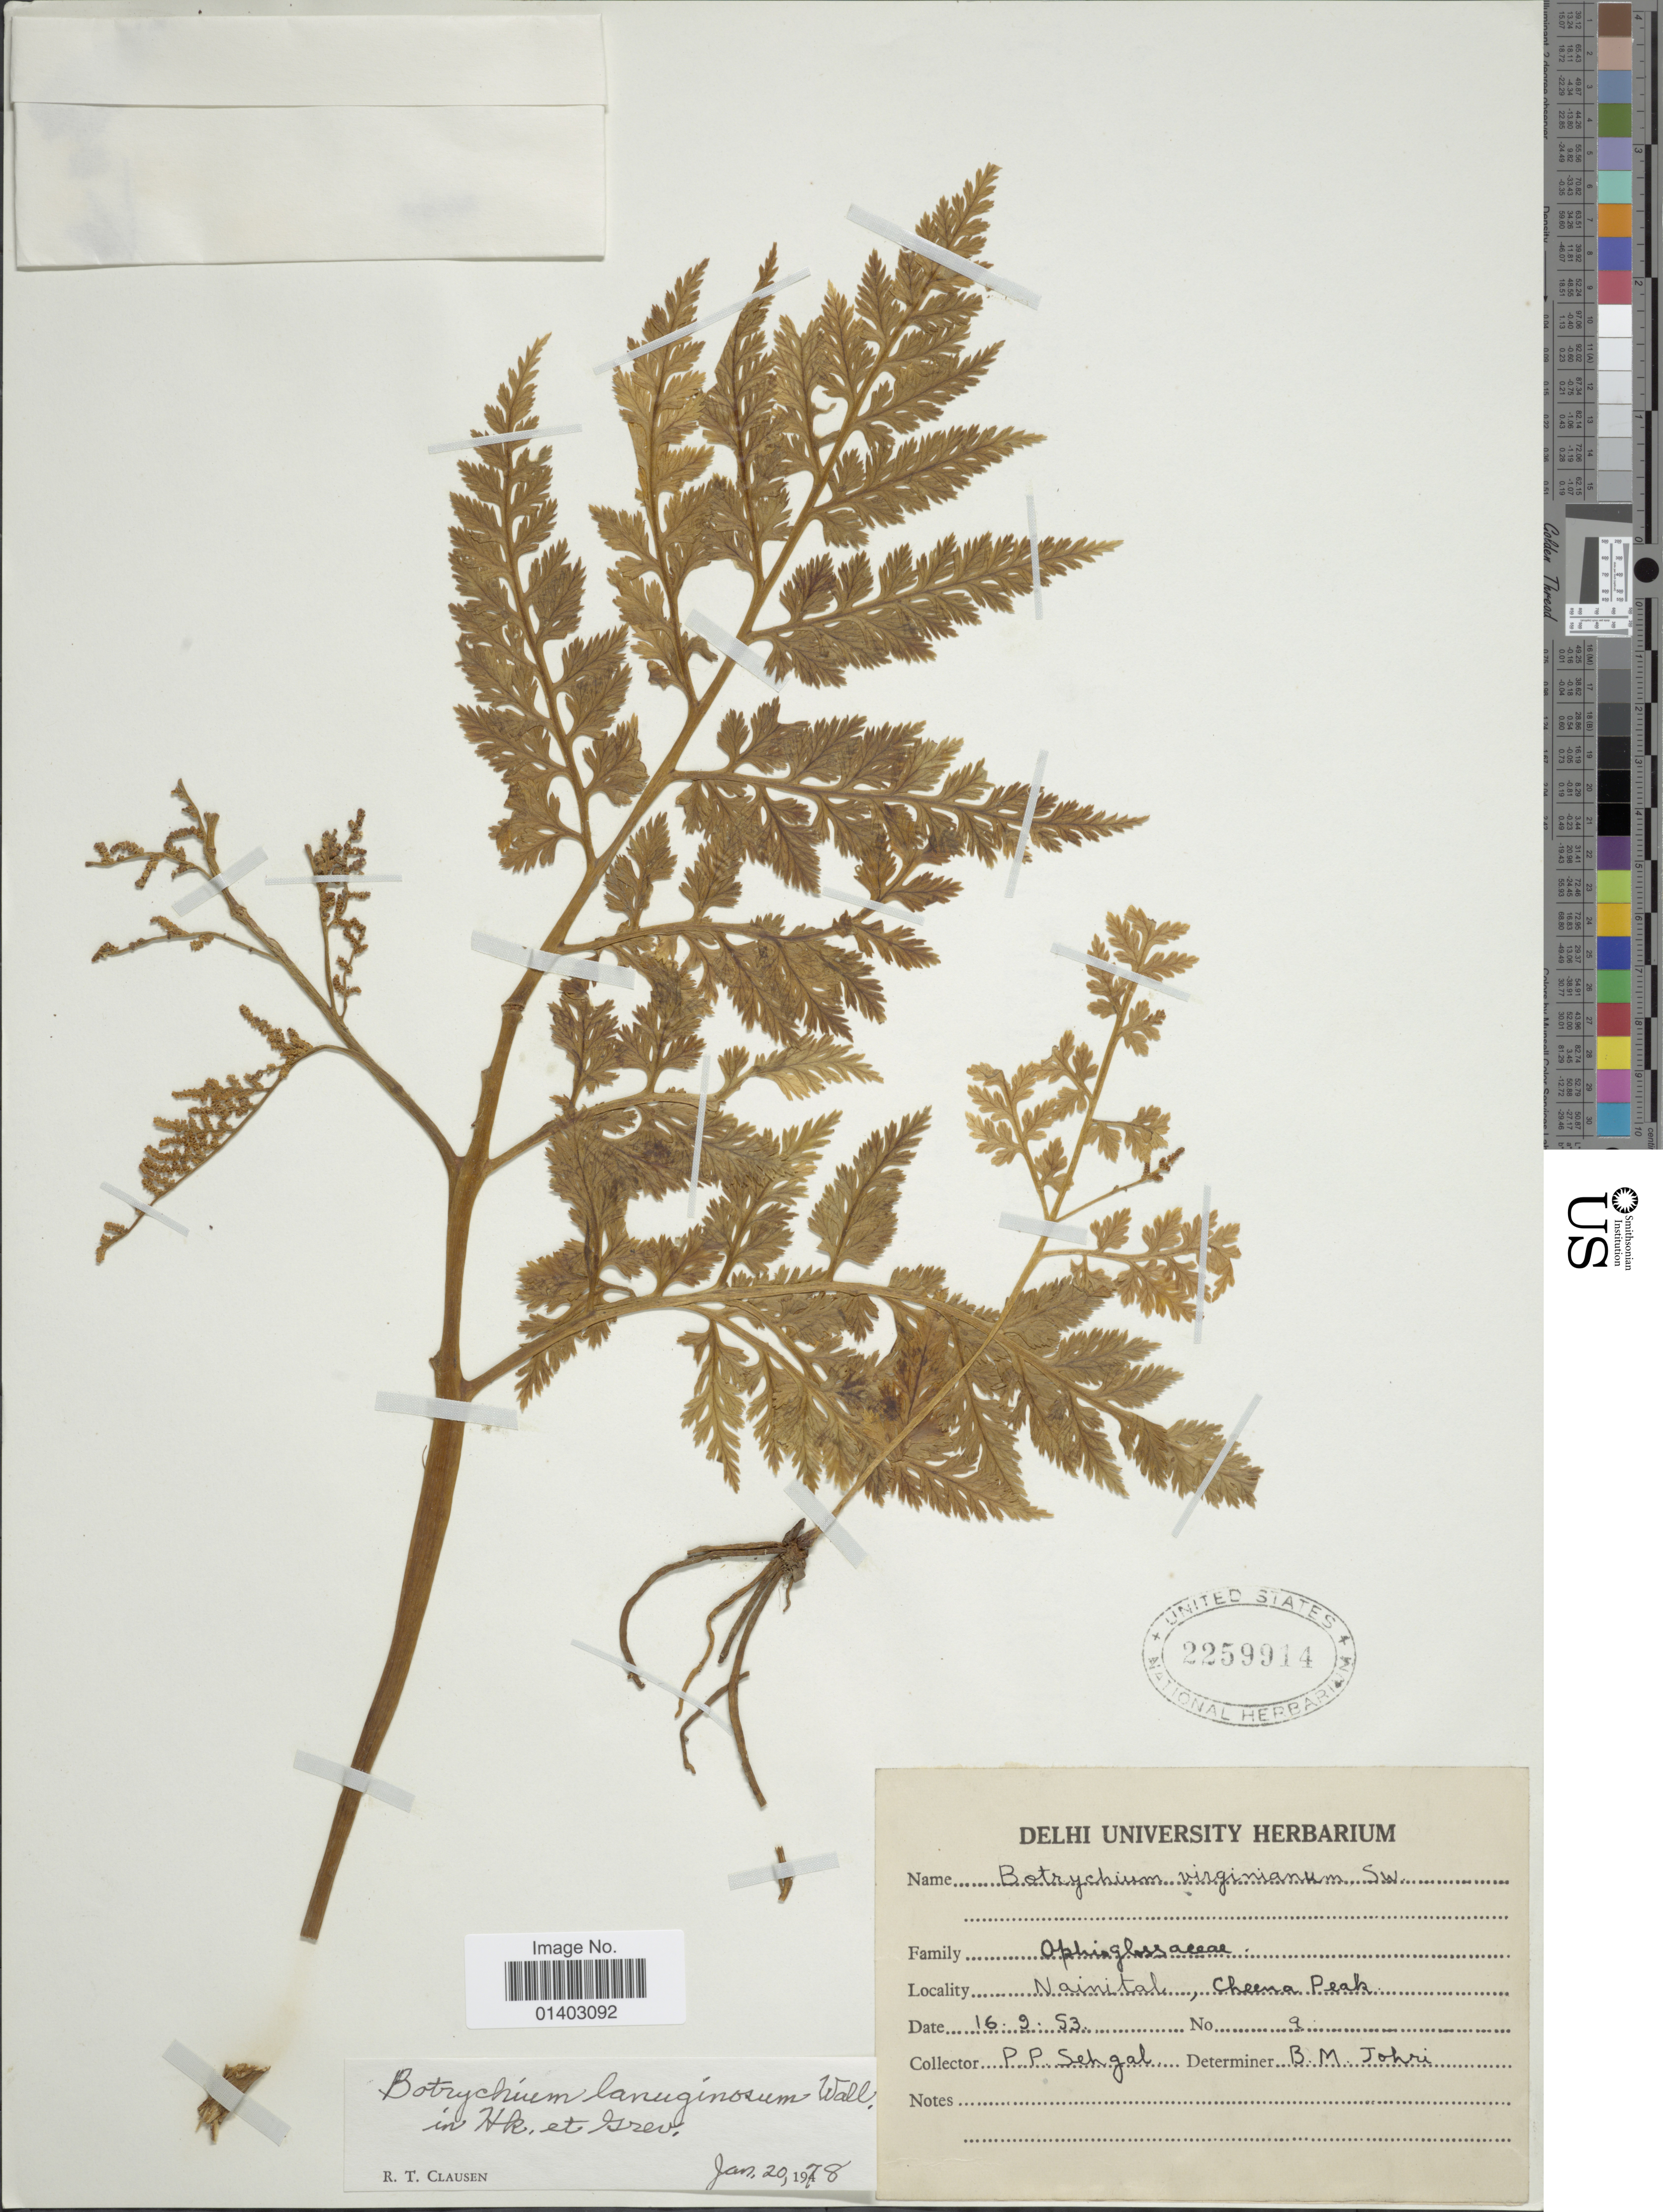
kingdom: Plantae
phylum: Tracheophyta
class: Polypodiopsida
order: Ophioglossales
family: Ophioglossaceae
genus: Botrychium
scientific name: Botrychium lanuginosum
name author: Wall. ex Hook. & Grev.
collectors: P. Sehgal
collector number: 9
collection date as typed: Transcribed d/m/y: 16/9/53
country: India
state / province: Uttarakhand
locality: Nainital, Cheena Peak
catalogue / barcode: US 2259914